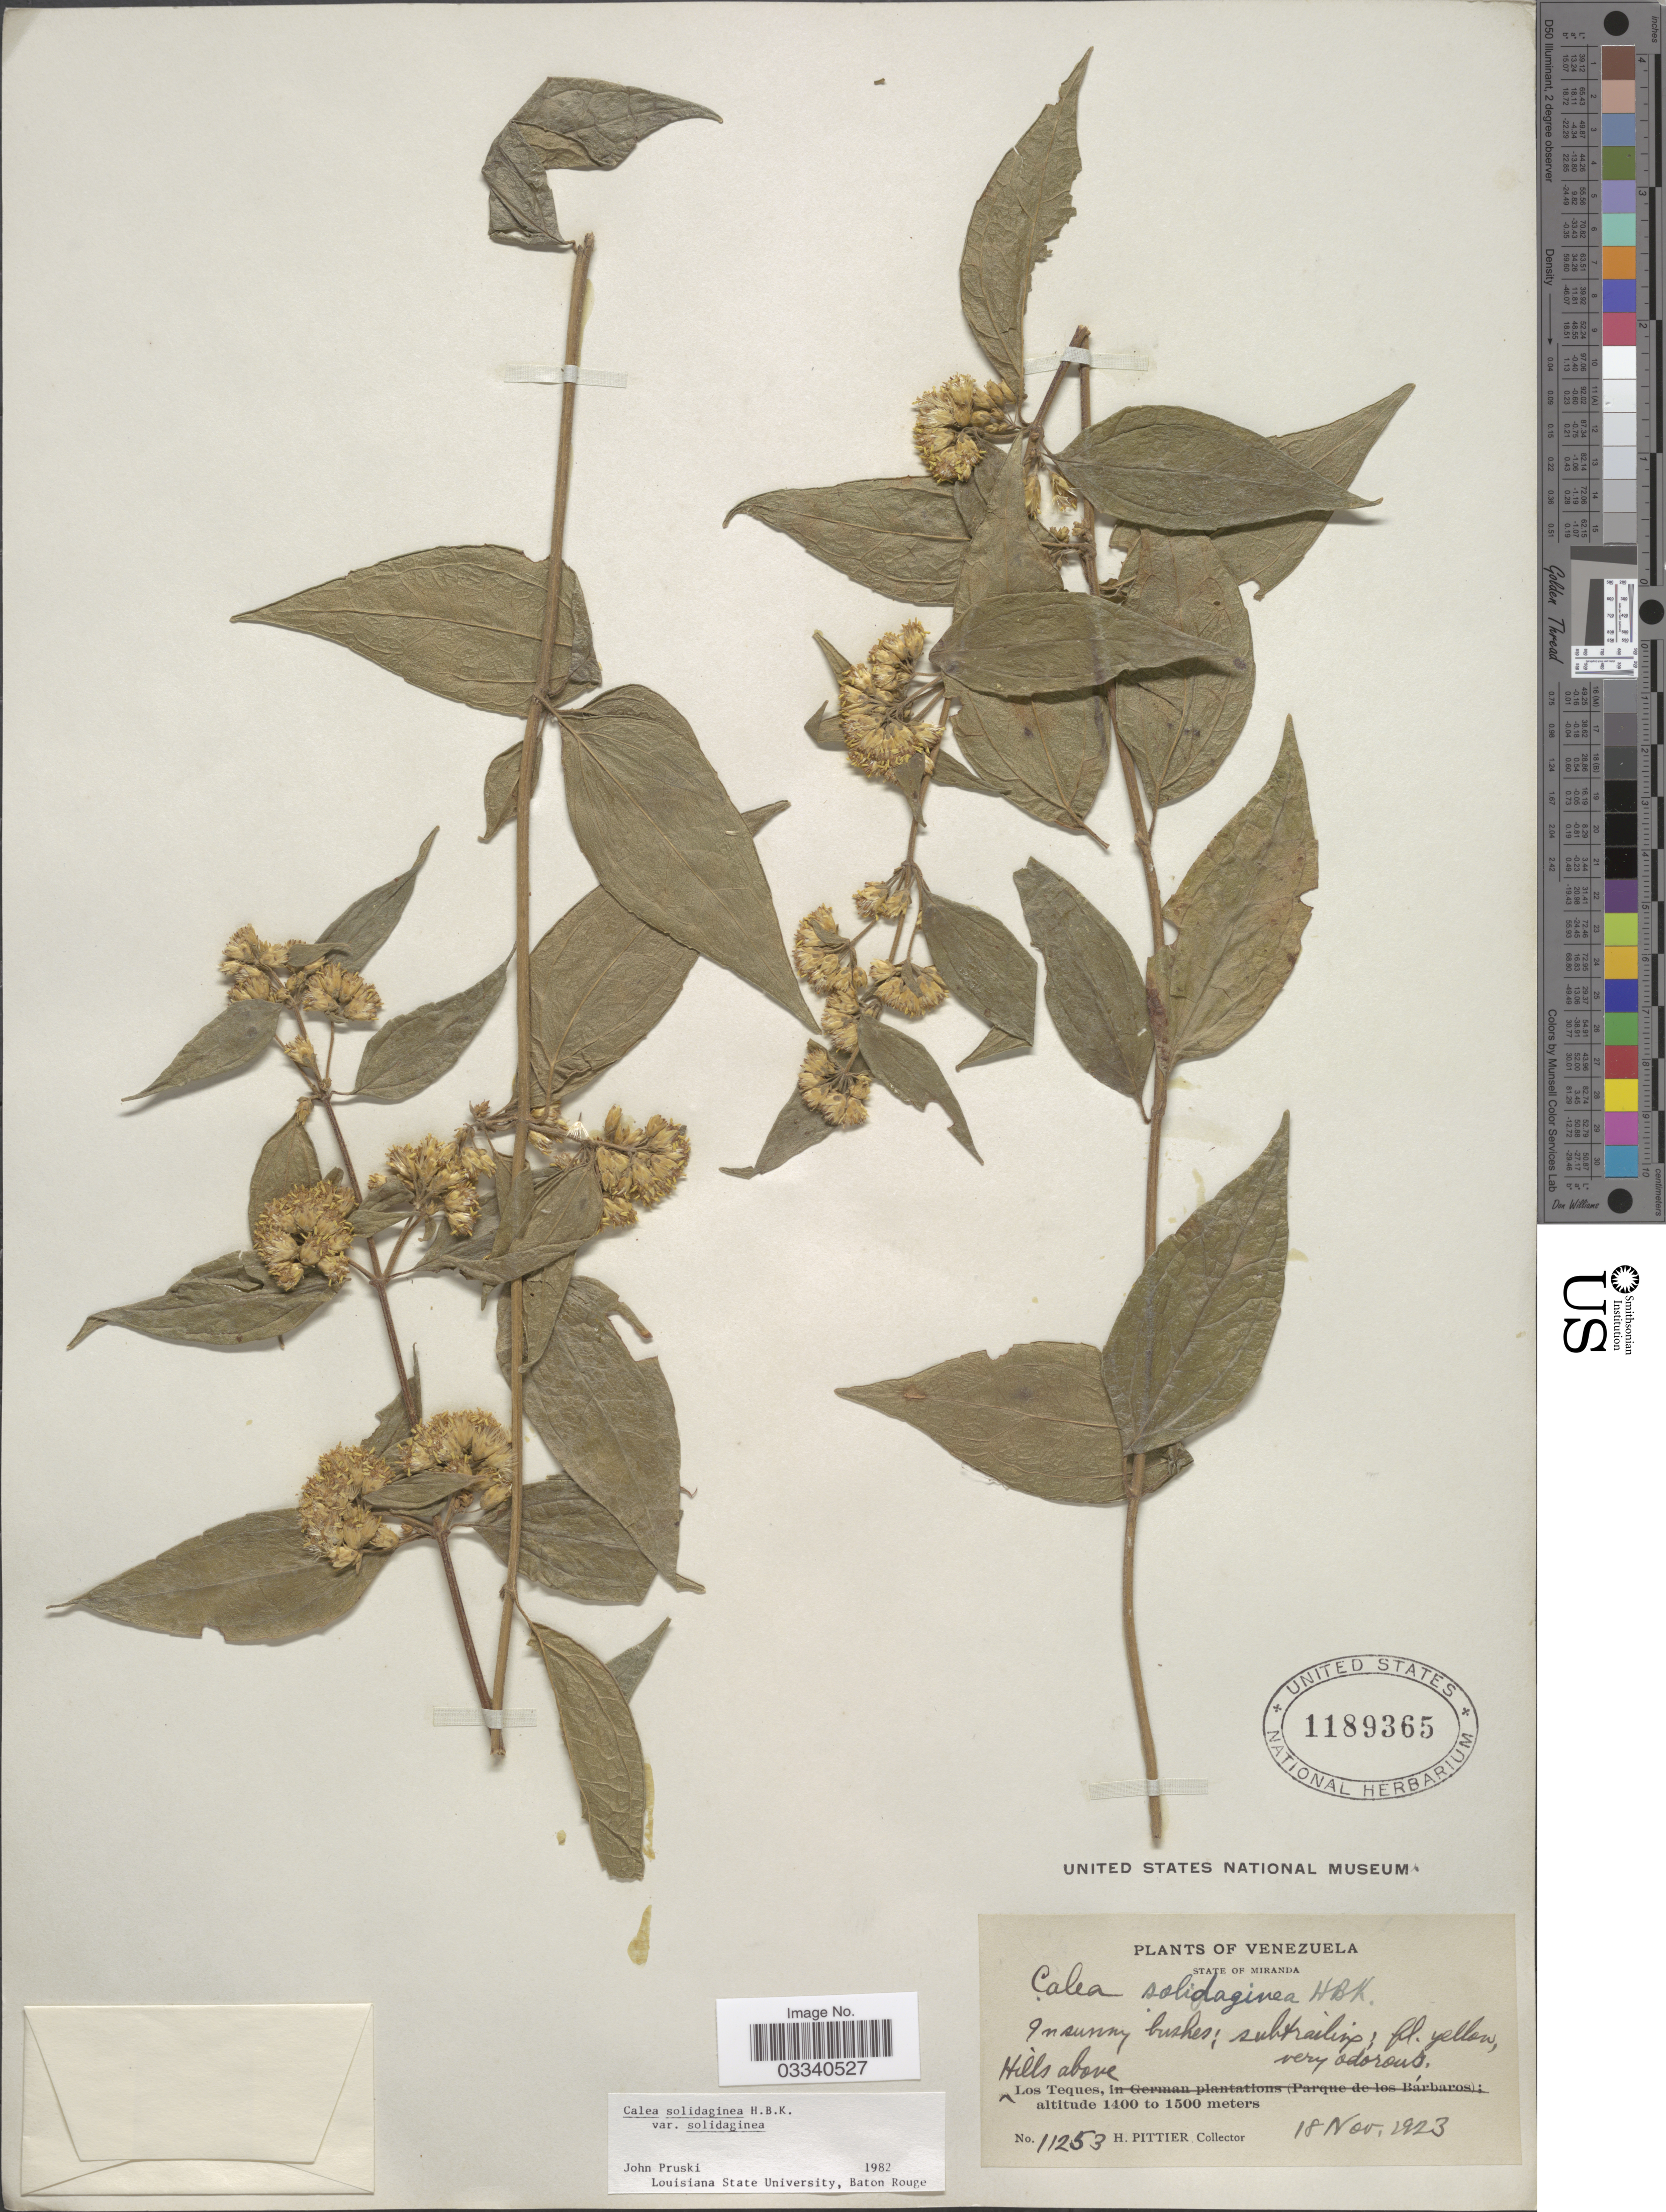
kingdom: Plantae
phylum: Tracheophyta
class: Magnoliopsida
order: Asterales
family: Asteraceae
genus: Calea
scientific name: Calea solidaginea var. solidaginea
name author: Kunth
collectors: H. F. Pittier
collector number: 11253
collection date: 1923-11-18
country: Venezuela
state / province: Miranda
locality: Hills above Los Teques.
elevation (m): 1400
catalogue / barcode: US 1189365